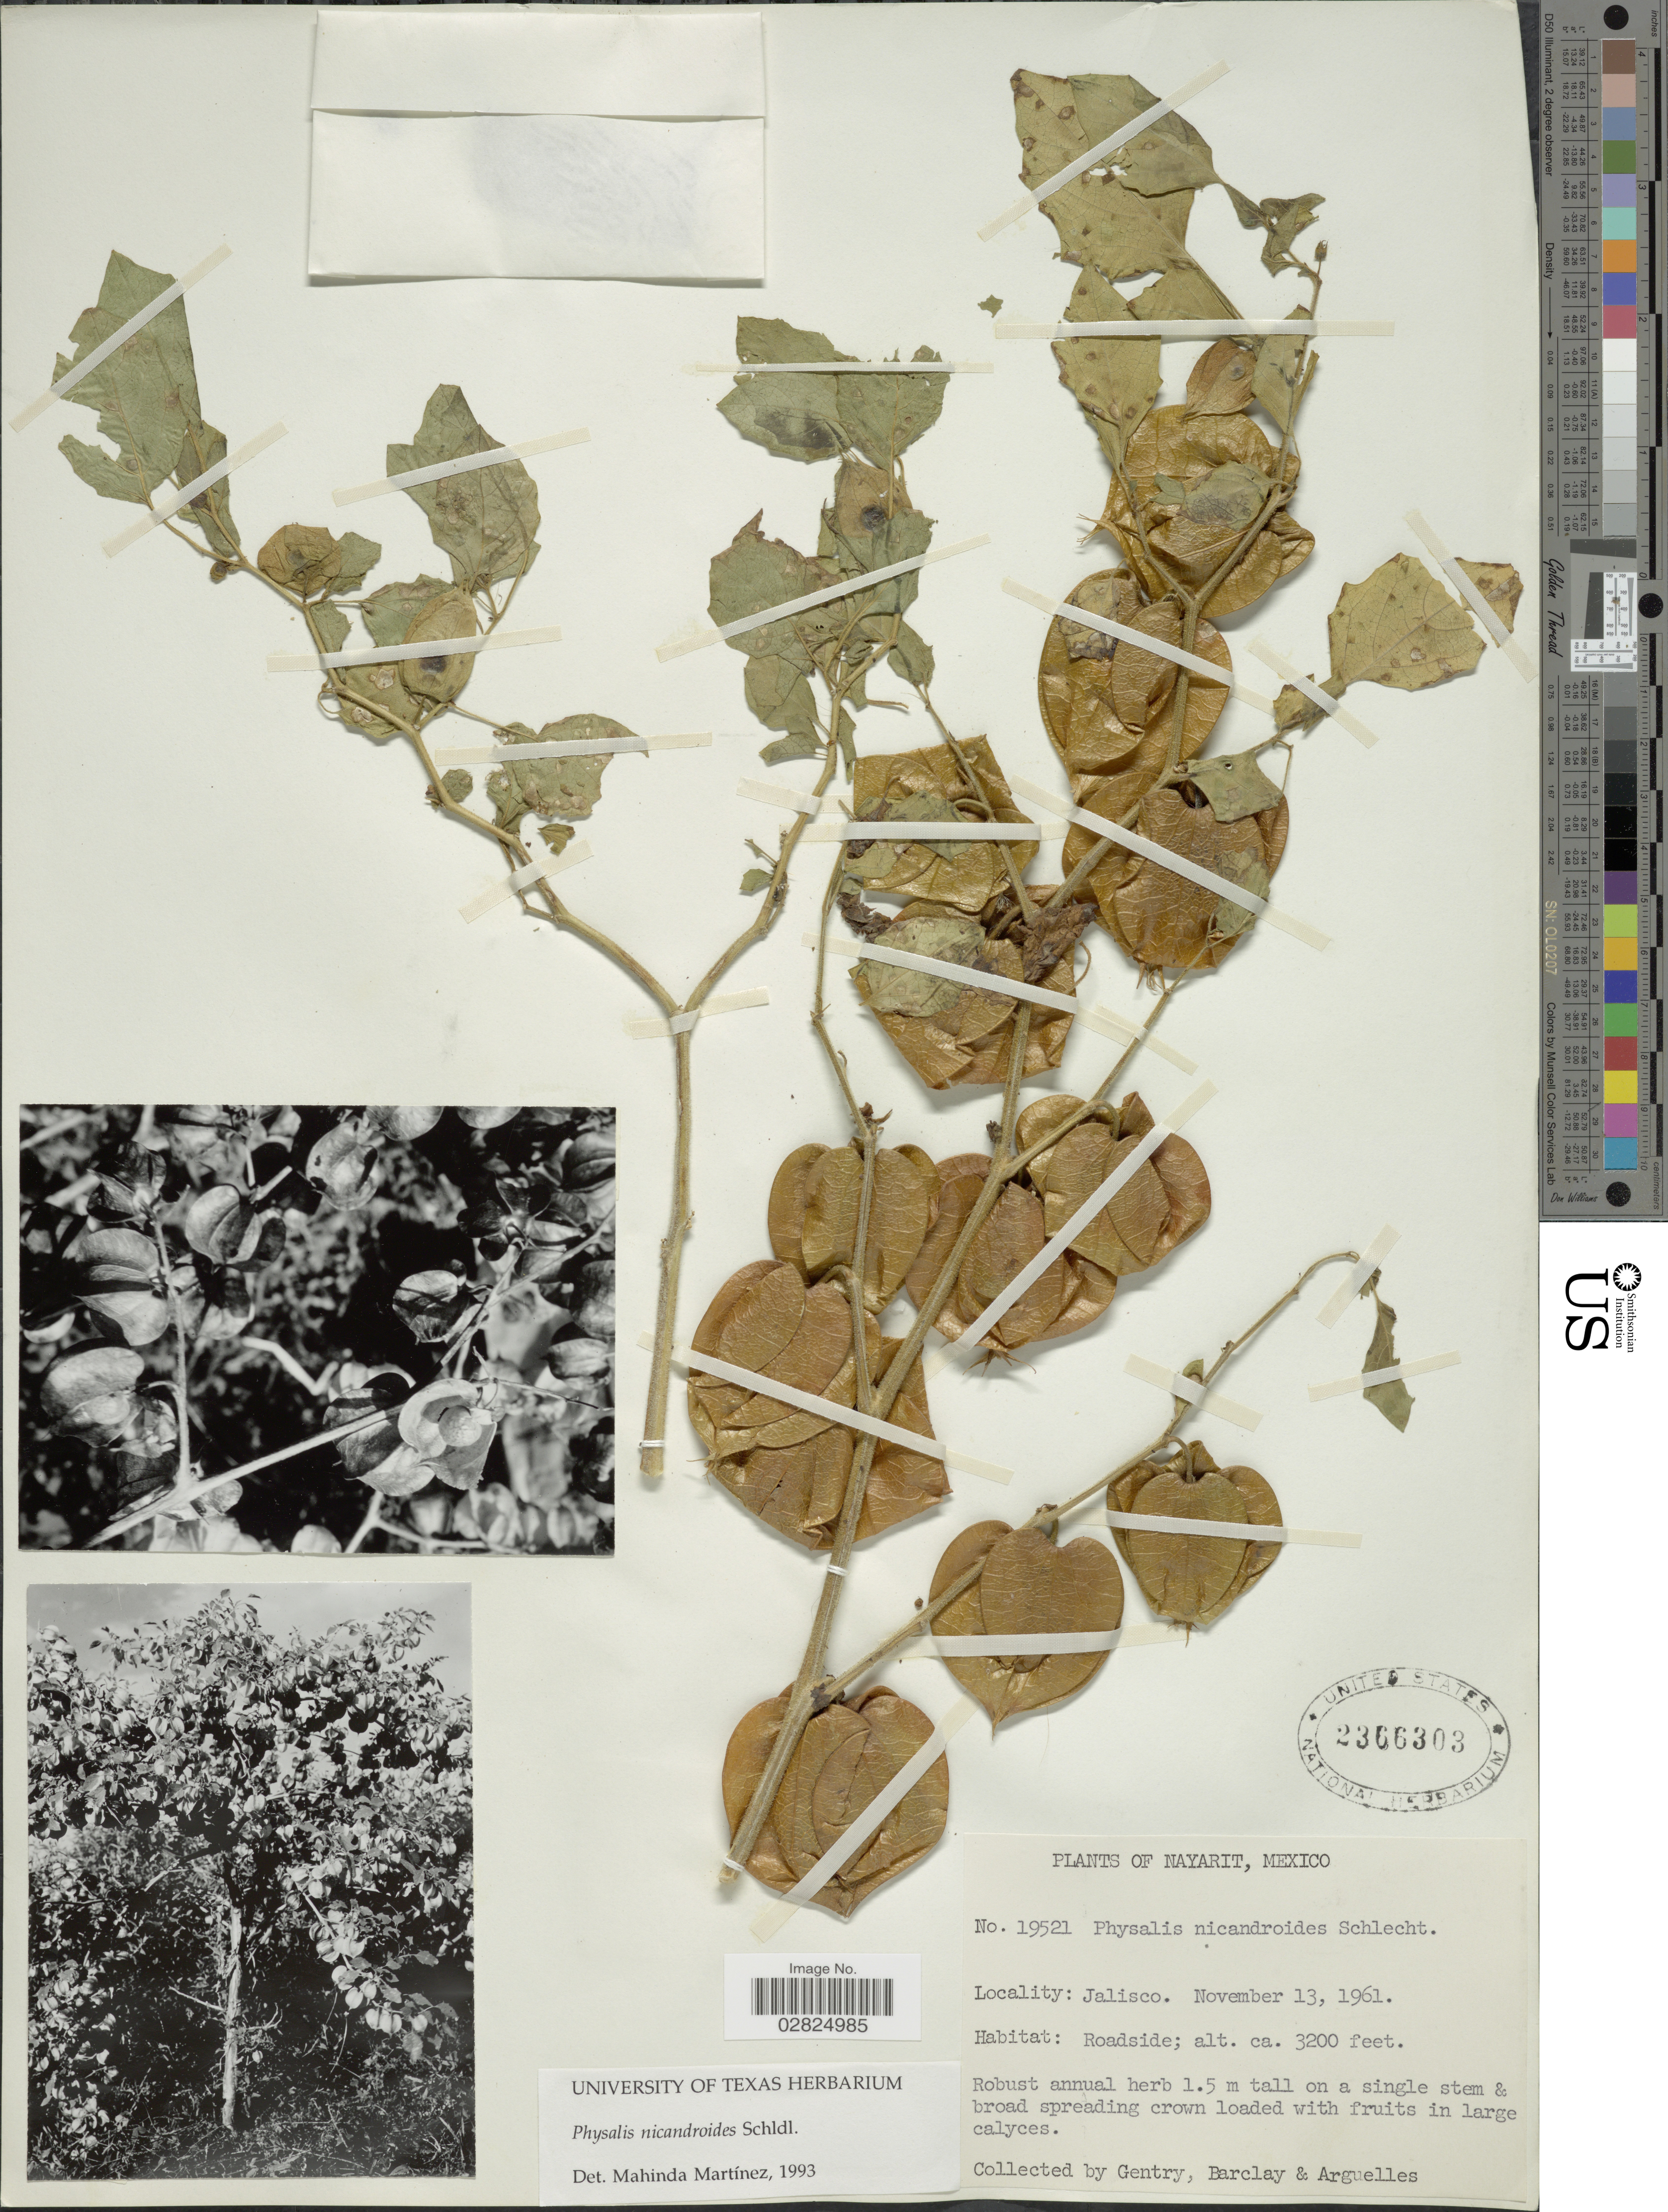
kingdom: Plantae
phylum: Tracheophyta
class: Magnoliopsida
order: Solanales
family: Solanaceae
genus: Physalis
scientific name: Physalis nicandroides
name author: Schltdl.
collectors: Gentry, --, -- Barclay & Arguelles, --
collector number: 19521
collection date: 1961-11-13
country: Mexico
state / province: Jalisco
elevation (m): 975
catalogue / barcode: US 2366303